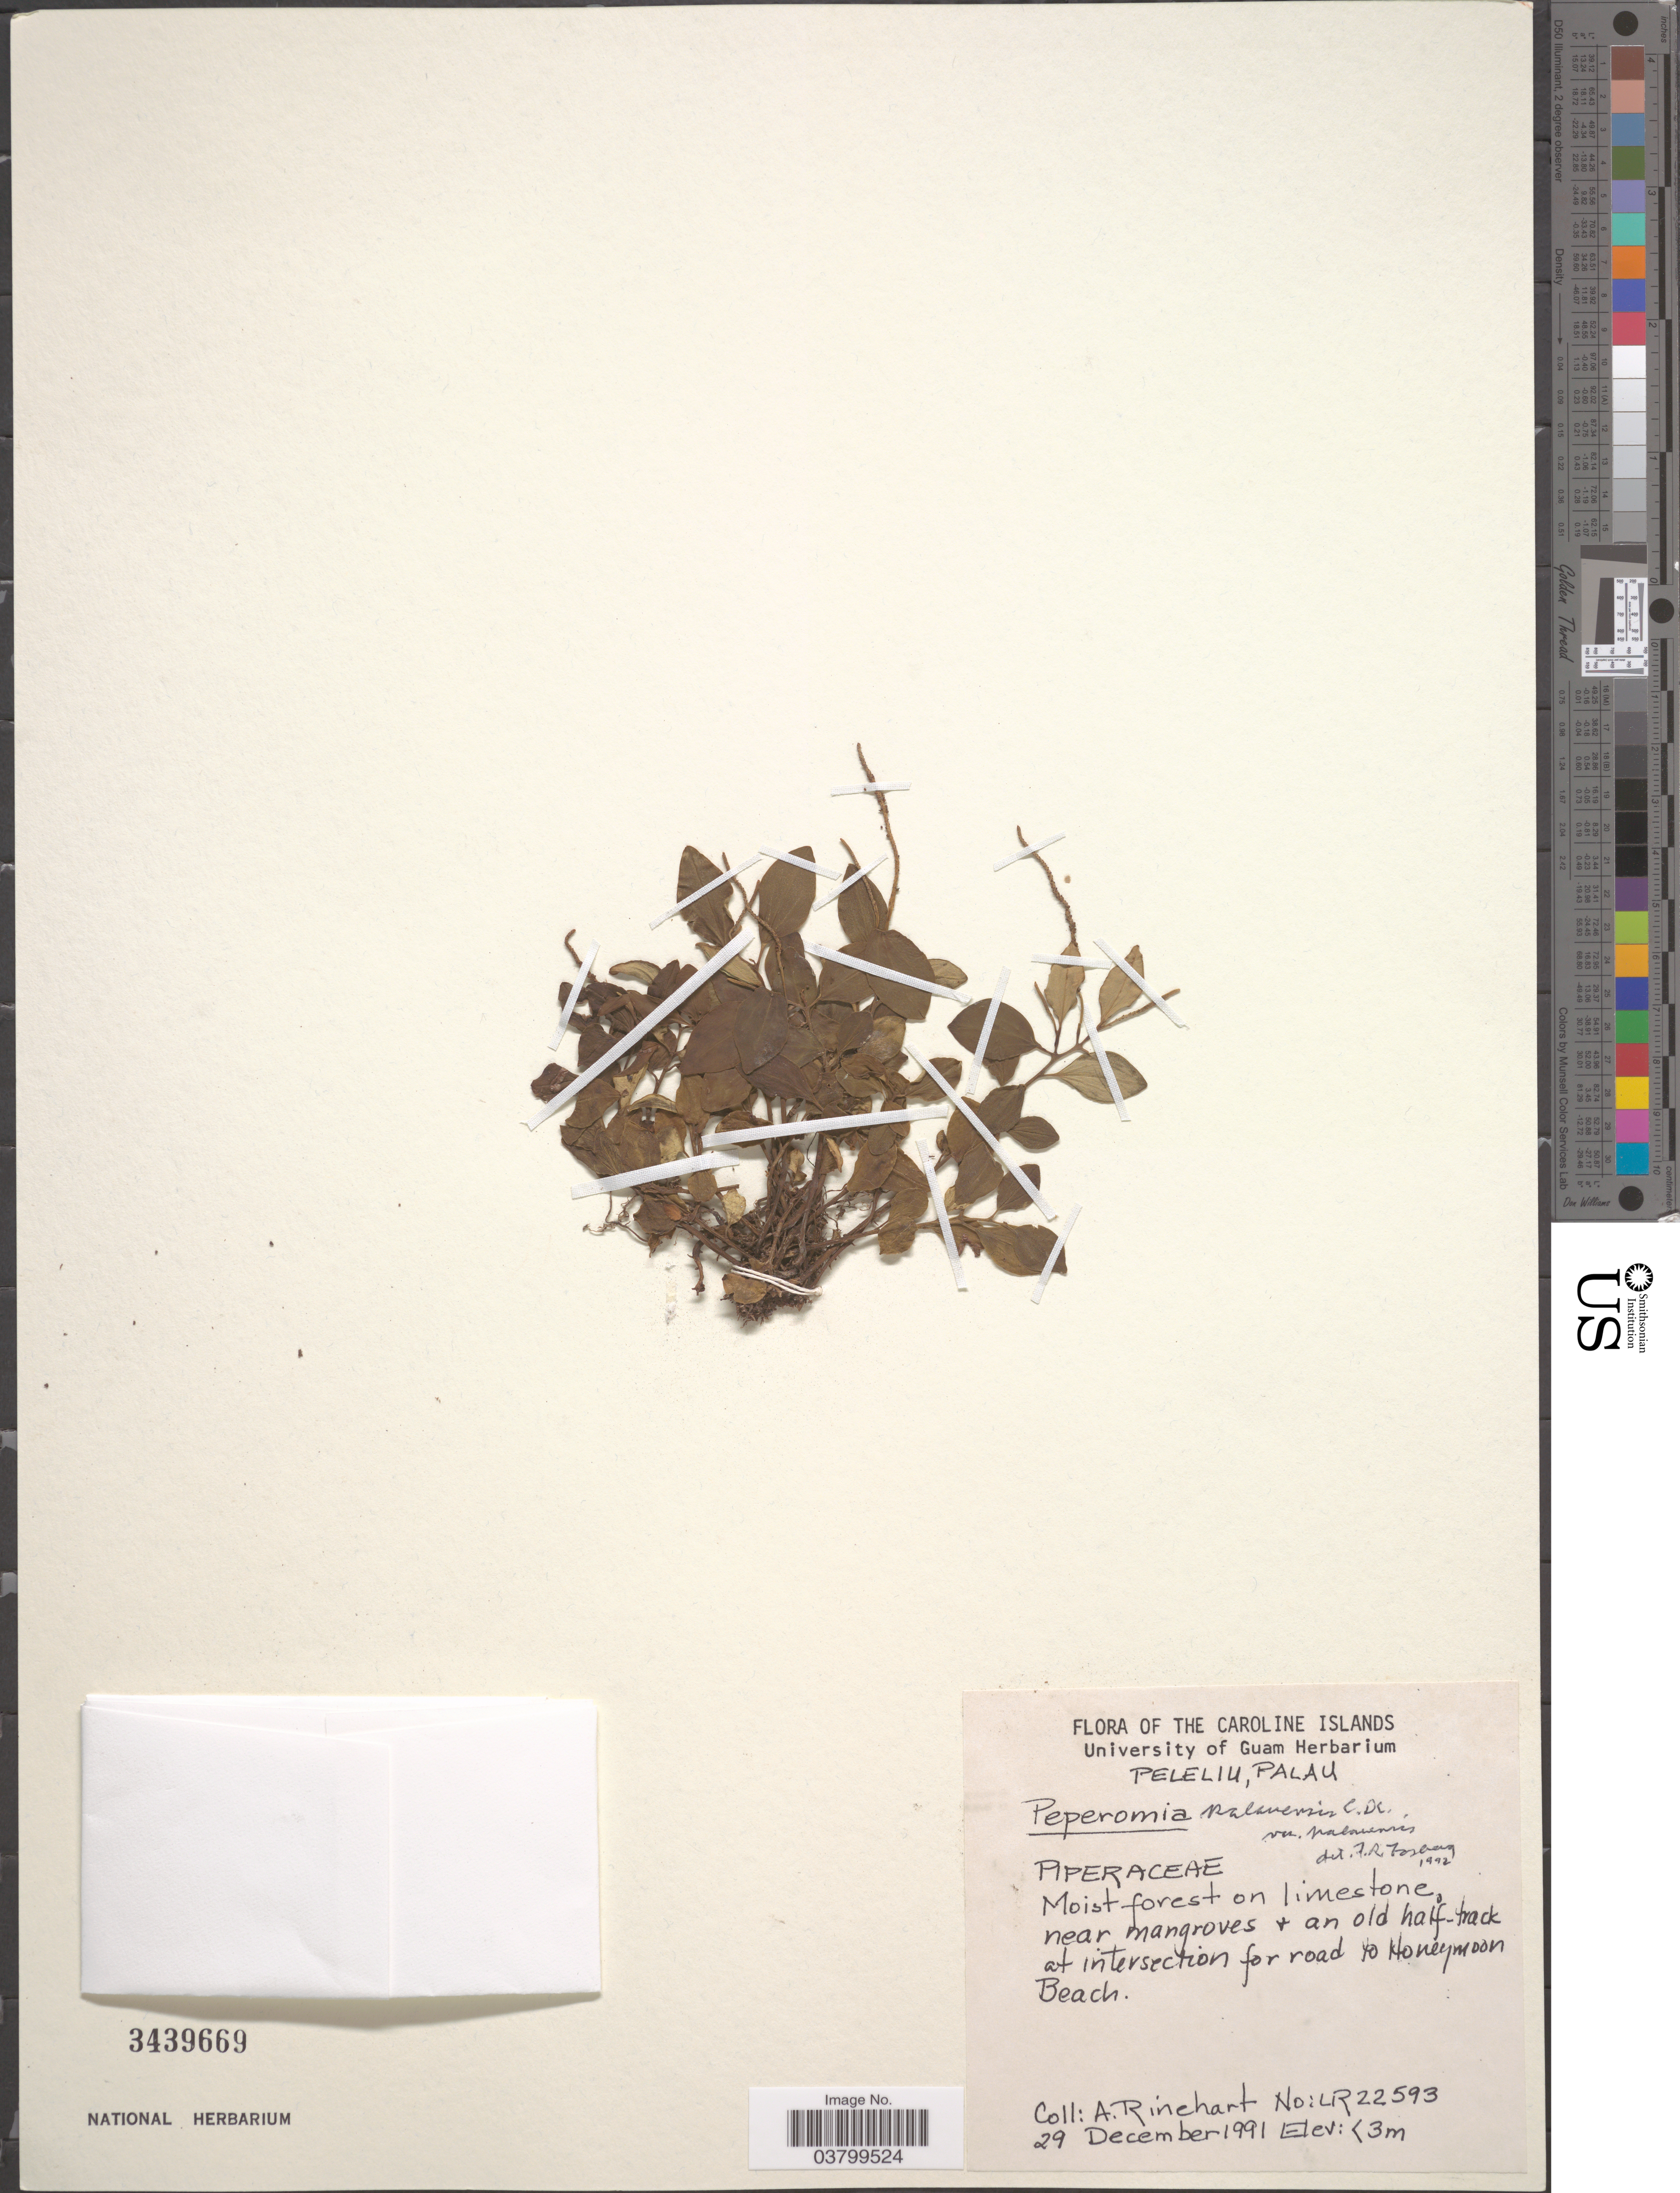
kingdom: Plantae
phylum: Tracheophyta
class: Magnoliopsida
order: Piperales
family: Piperaceae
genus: Peperomia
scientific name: Peperomia palauensis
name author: C. DC.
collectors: A. Rinehart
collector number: LR22593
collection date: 1991-12-29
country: Palau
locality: The Caroline Islands. Peleliu, Palau. Near mangroves + an old half-track at intersection for road to Honeymoon Beach.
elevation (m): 3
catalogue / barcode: US 3439669